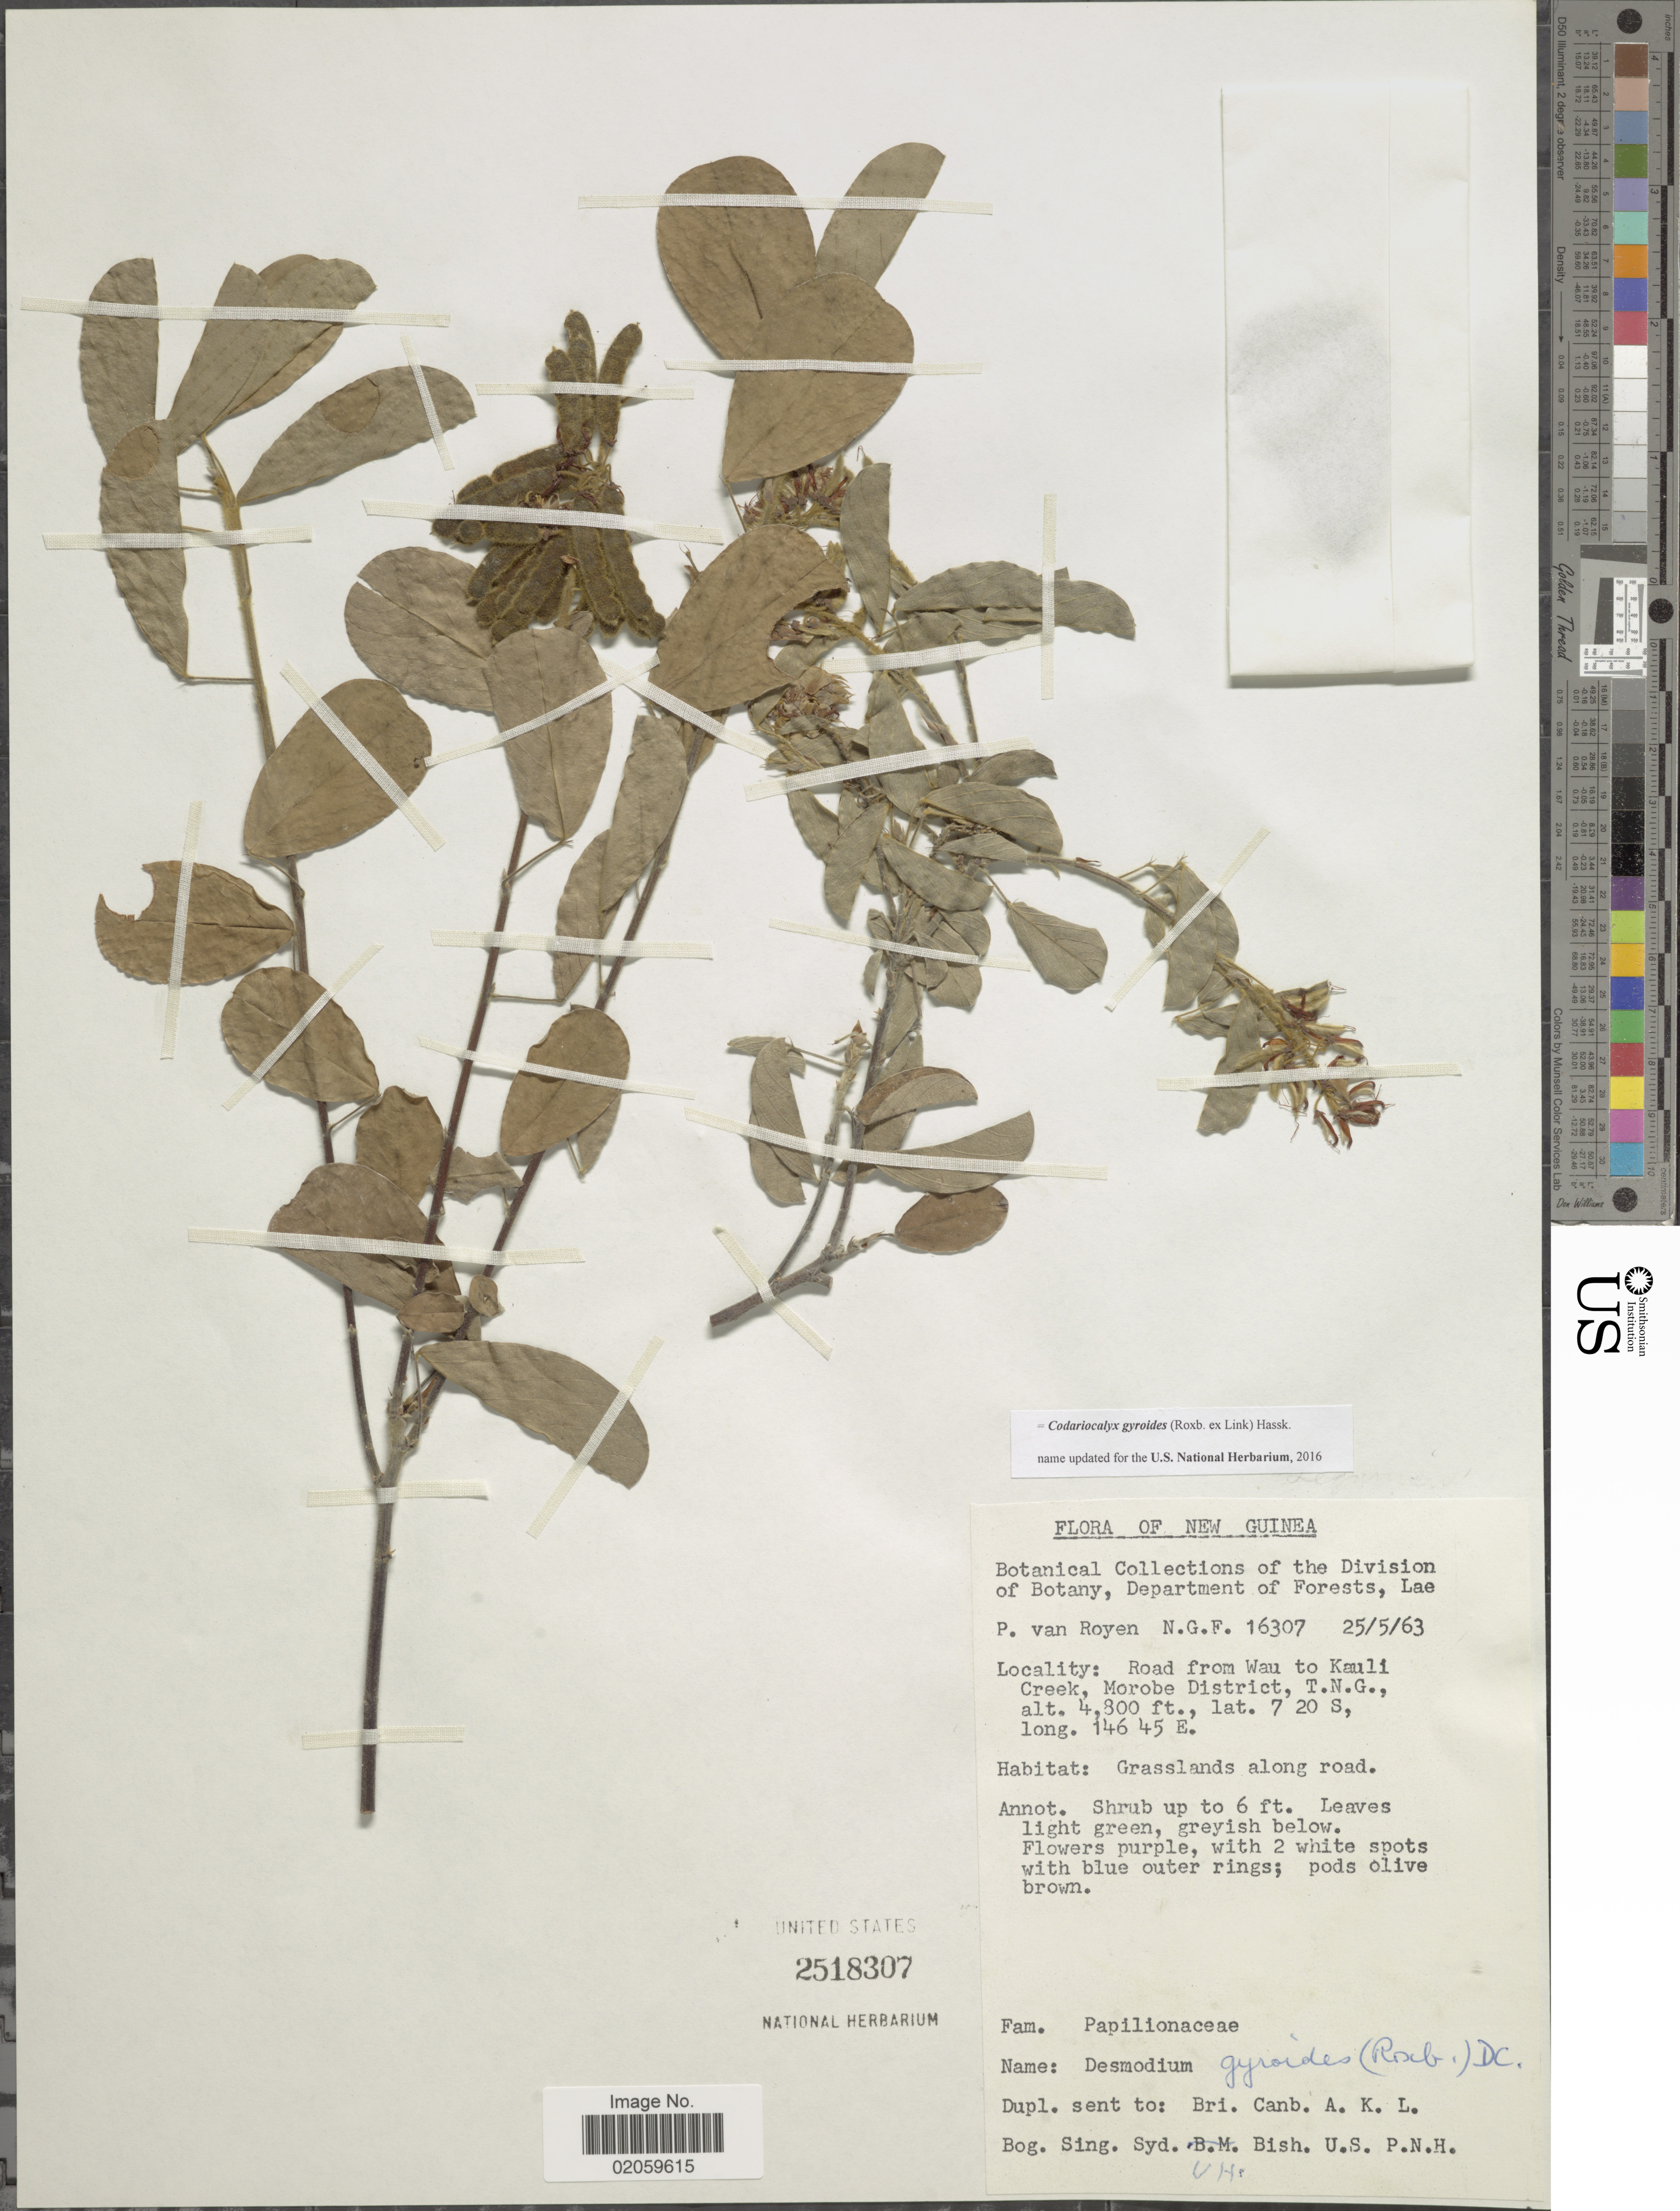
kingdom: Plantae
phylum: Tracheophyta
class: Magnoliopsida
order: Fabales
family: Fabaceae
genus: Codariocalyx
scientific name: Codariocalyx gyroides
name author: (Roxb. & Link) X.Y. Zhu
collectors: P. van Royen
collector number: N.G.F. 16307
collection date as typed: Transcribed d/m/y: 25/5/63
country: Papua New Guinea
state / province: Morobe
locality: Road from Wau to Kauli Creek, T.N.G.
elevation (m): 1463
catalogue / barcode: US 2518307